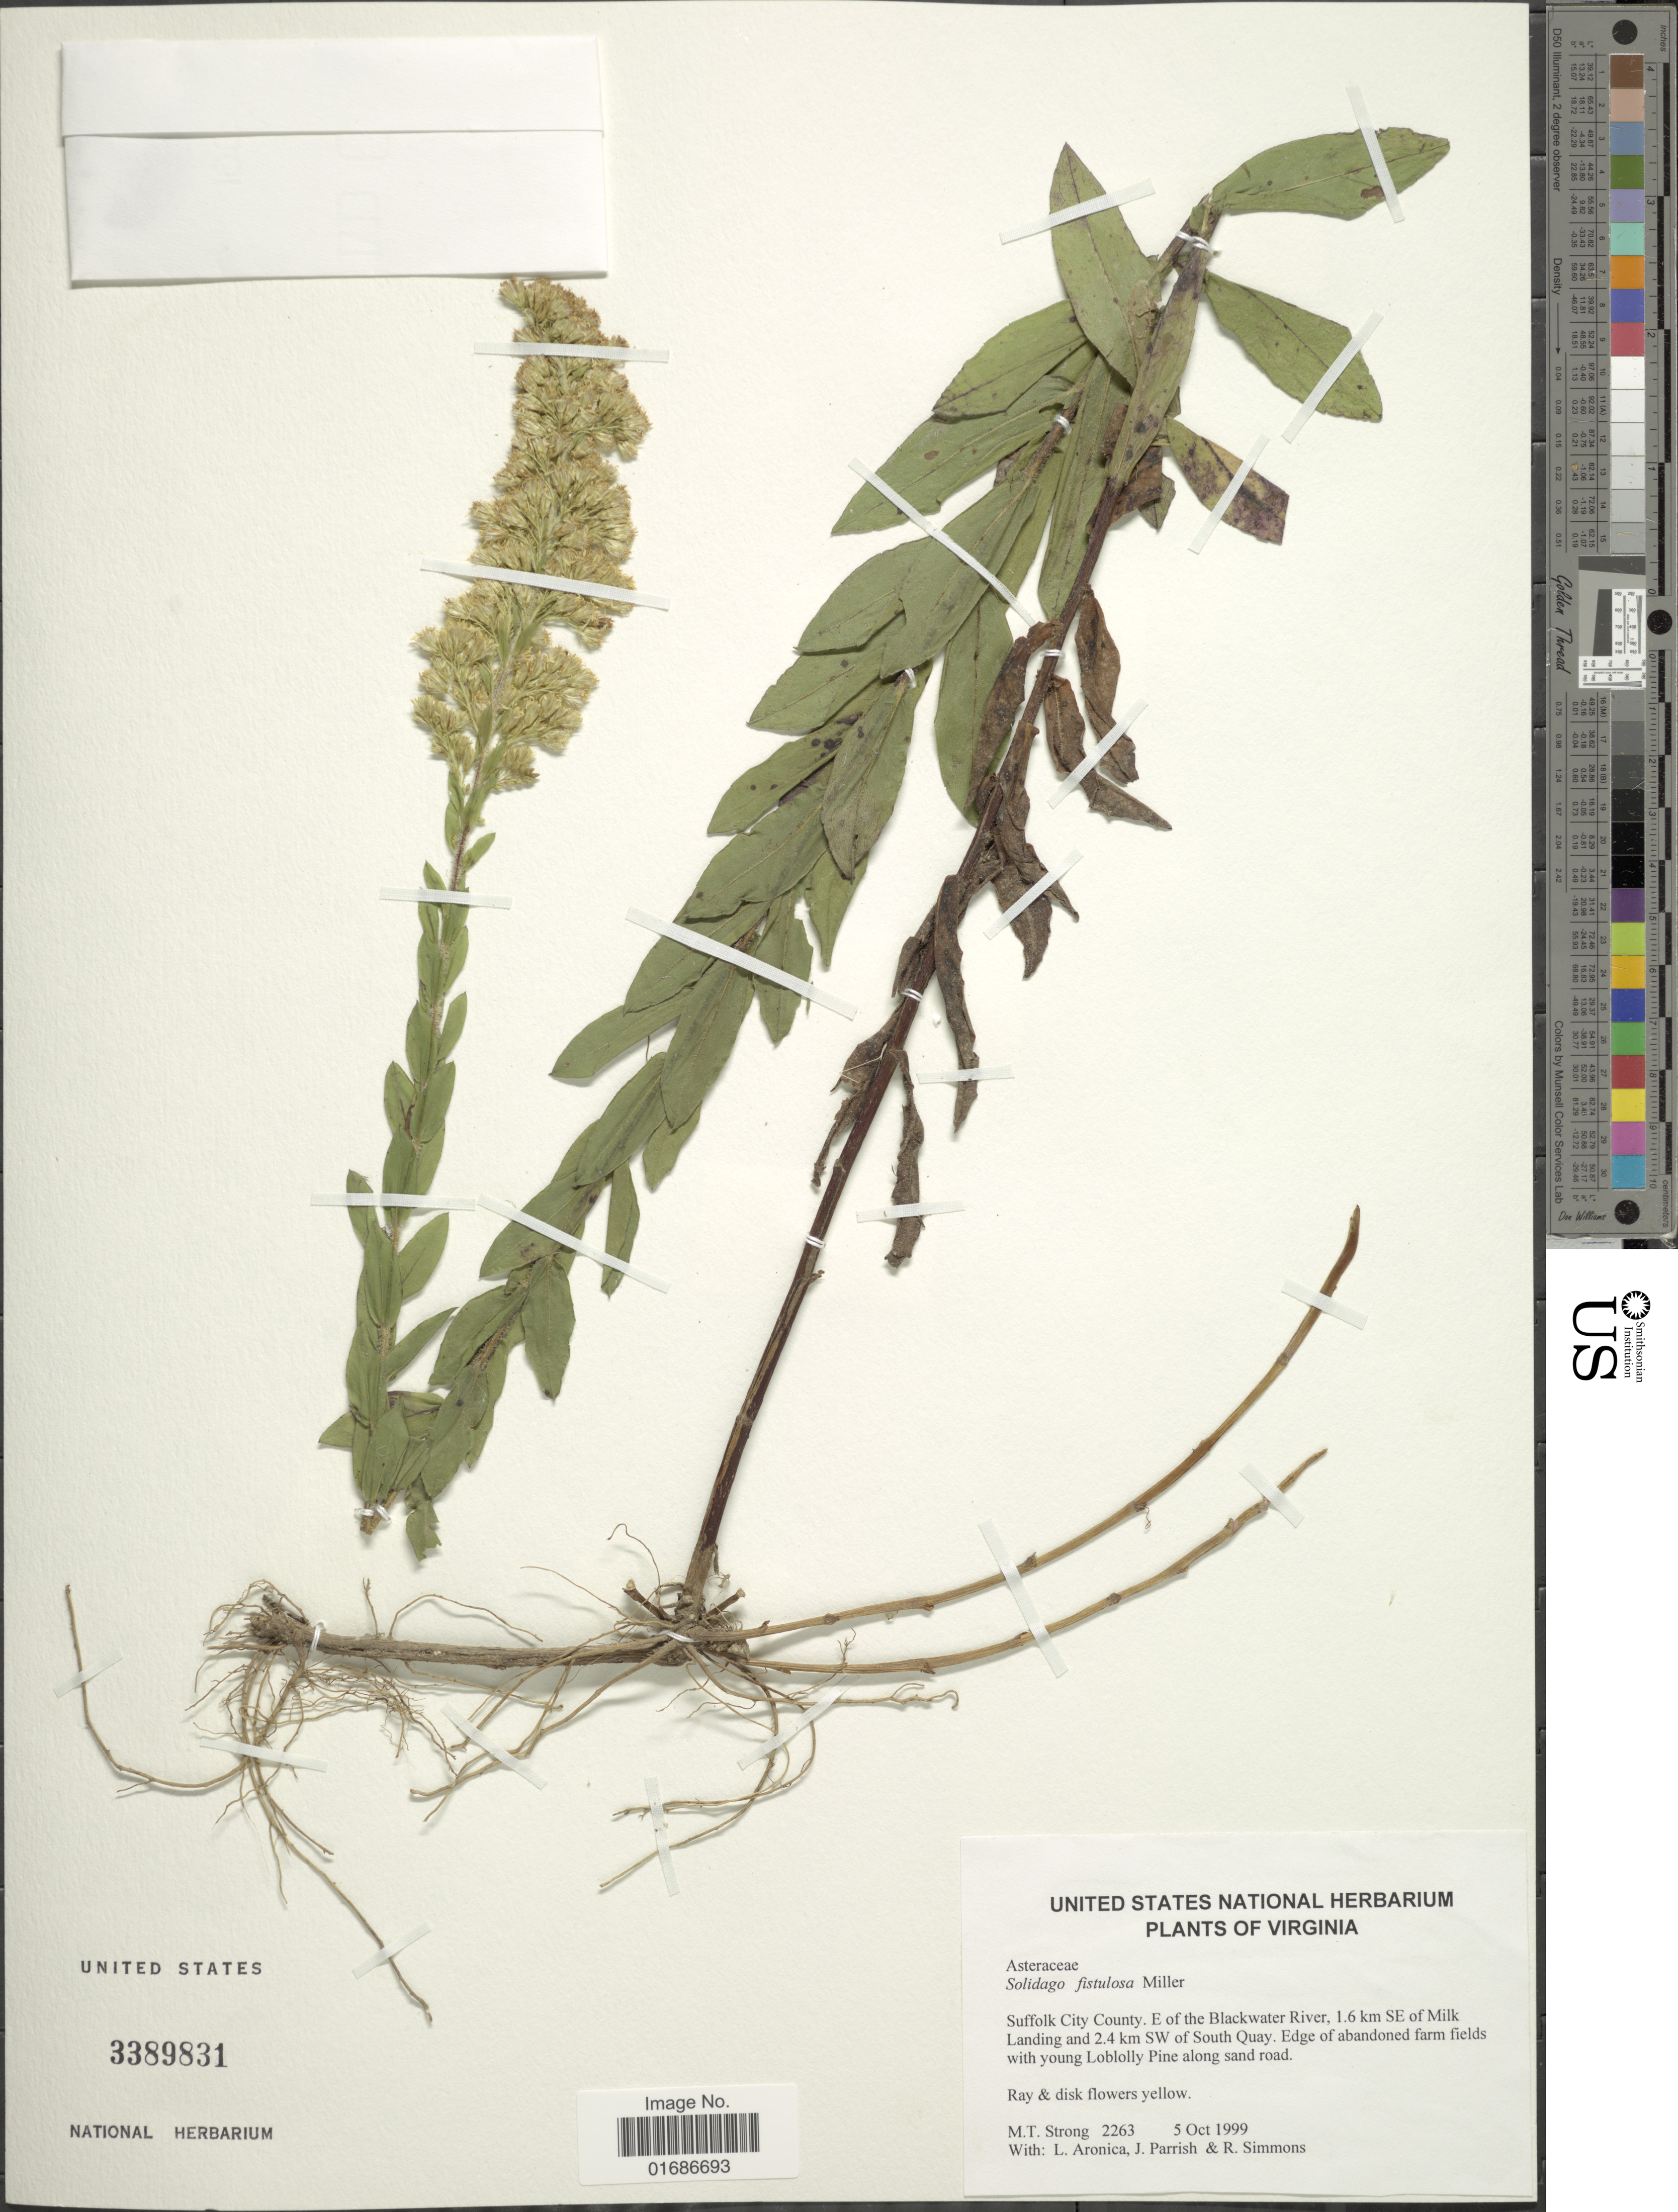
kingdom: Plantae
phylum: Tracheophyta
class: Magnoliopsida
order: Asterales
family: Asteraceae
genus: Solidago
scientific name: Solidago fistulosa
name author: Mill.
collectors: M. T. Strong, L. Aronica, J. Parrish & R. Simmons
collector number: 2263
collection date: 1999-10-05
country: United States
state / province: Virginia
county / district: City of Suffolk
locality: Suffolk City County, E of the Blackwater River, 1.6 km SE of Milk Landing and 2.4 km SW of South Quay, Edge of abandoned farm fields with young Loblolly Pine along san road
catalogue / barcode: US 3389831